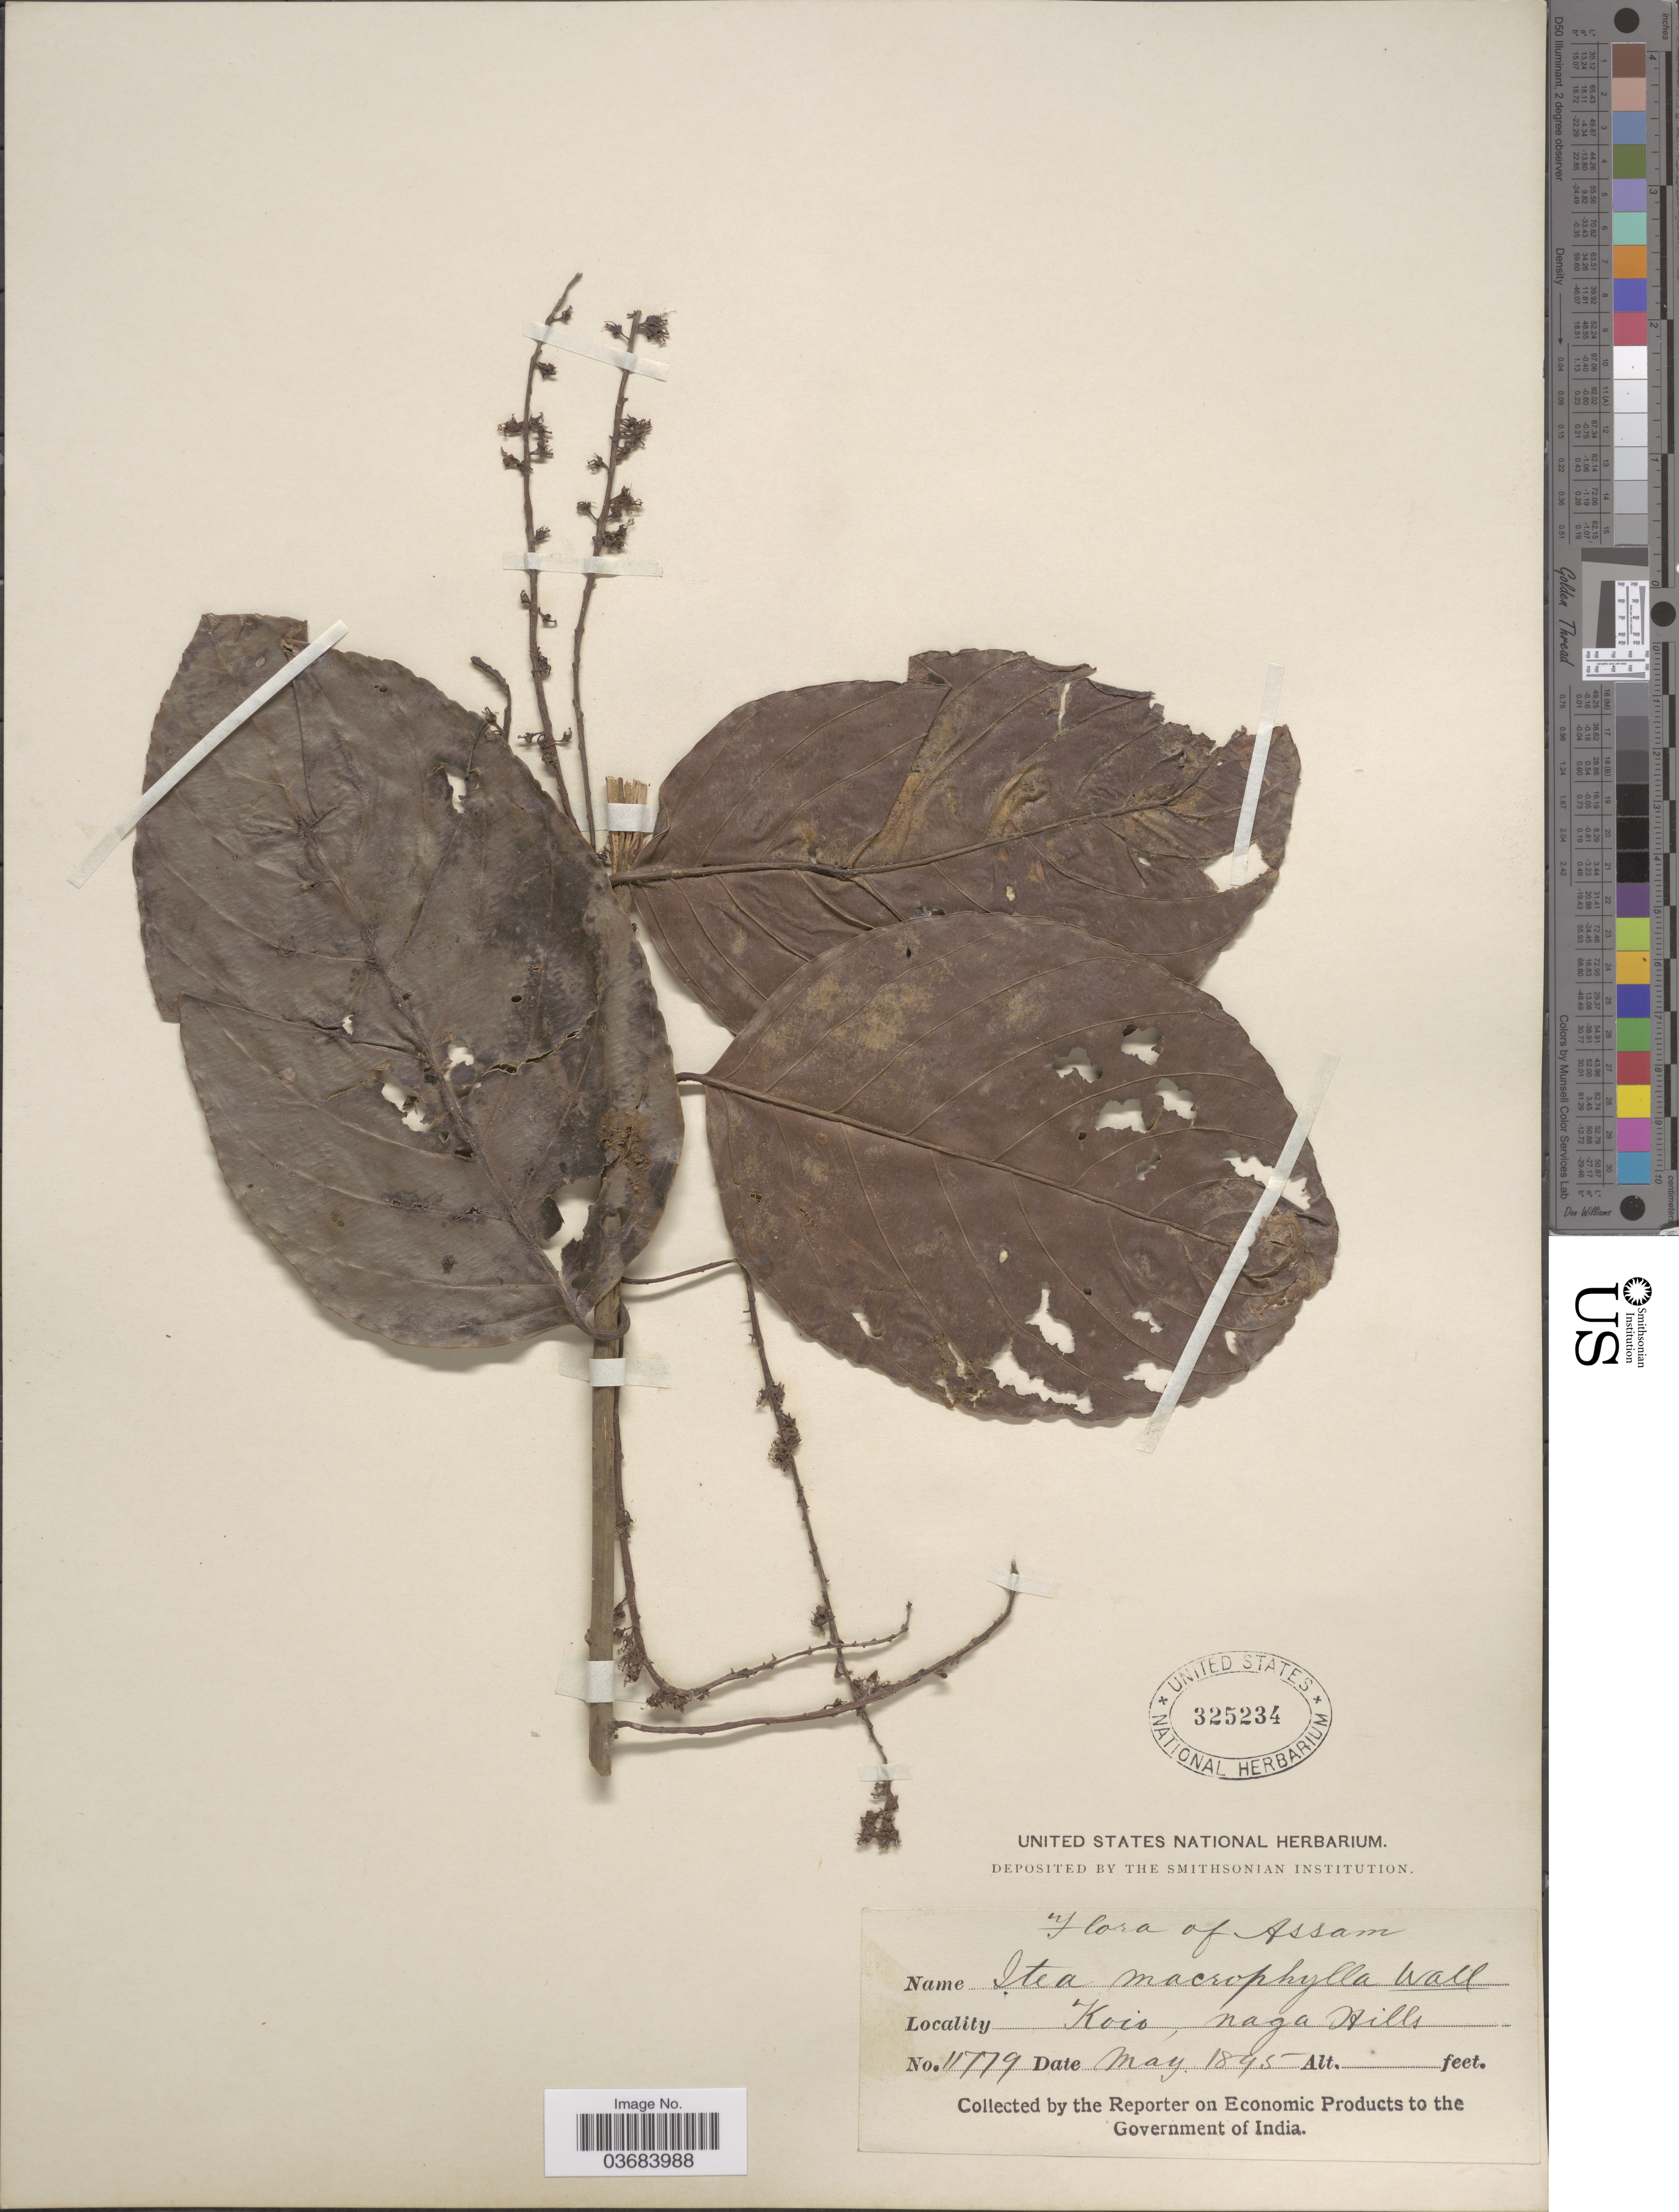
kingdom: Plantae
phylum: Tracheophyta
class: Magnoliopsida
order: Saxifragales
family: Iteaceae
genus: Itea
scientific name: Itea macrophylla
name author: Wall.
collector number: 11779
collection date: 1895-05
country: India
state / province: Assam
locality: Koio, Naga Hills.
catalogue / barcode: US 325234